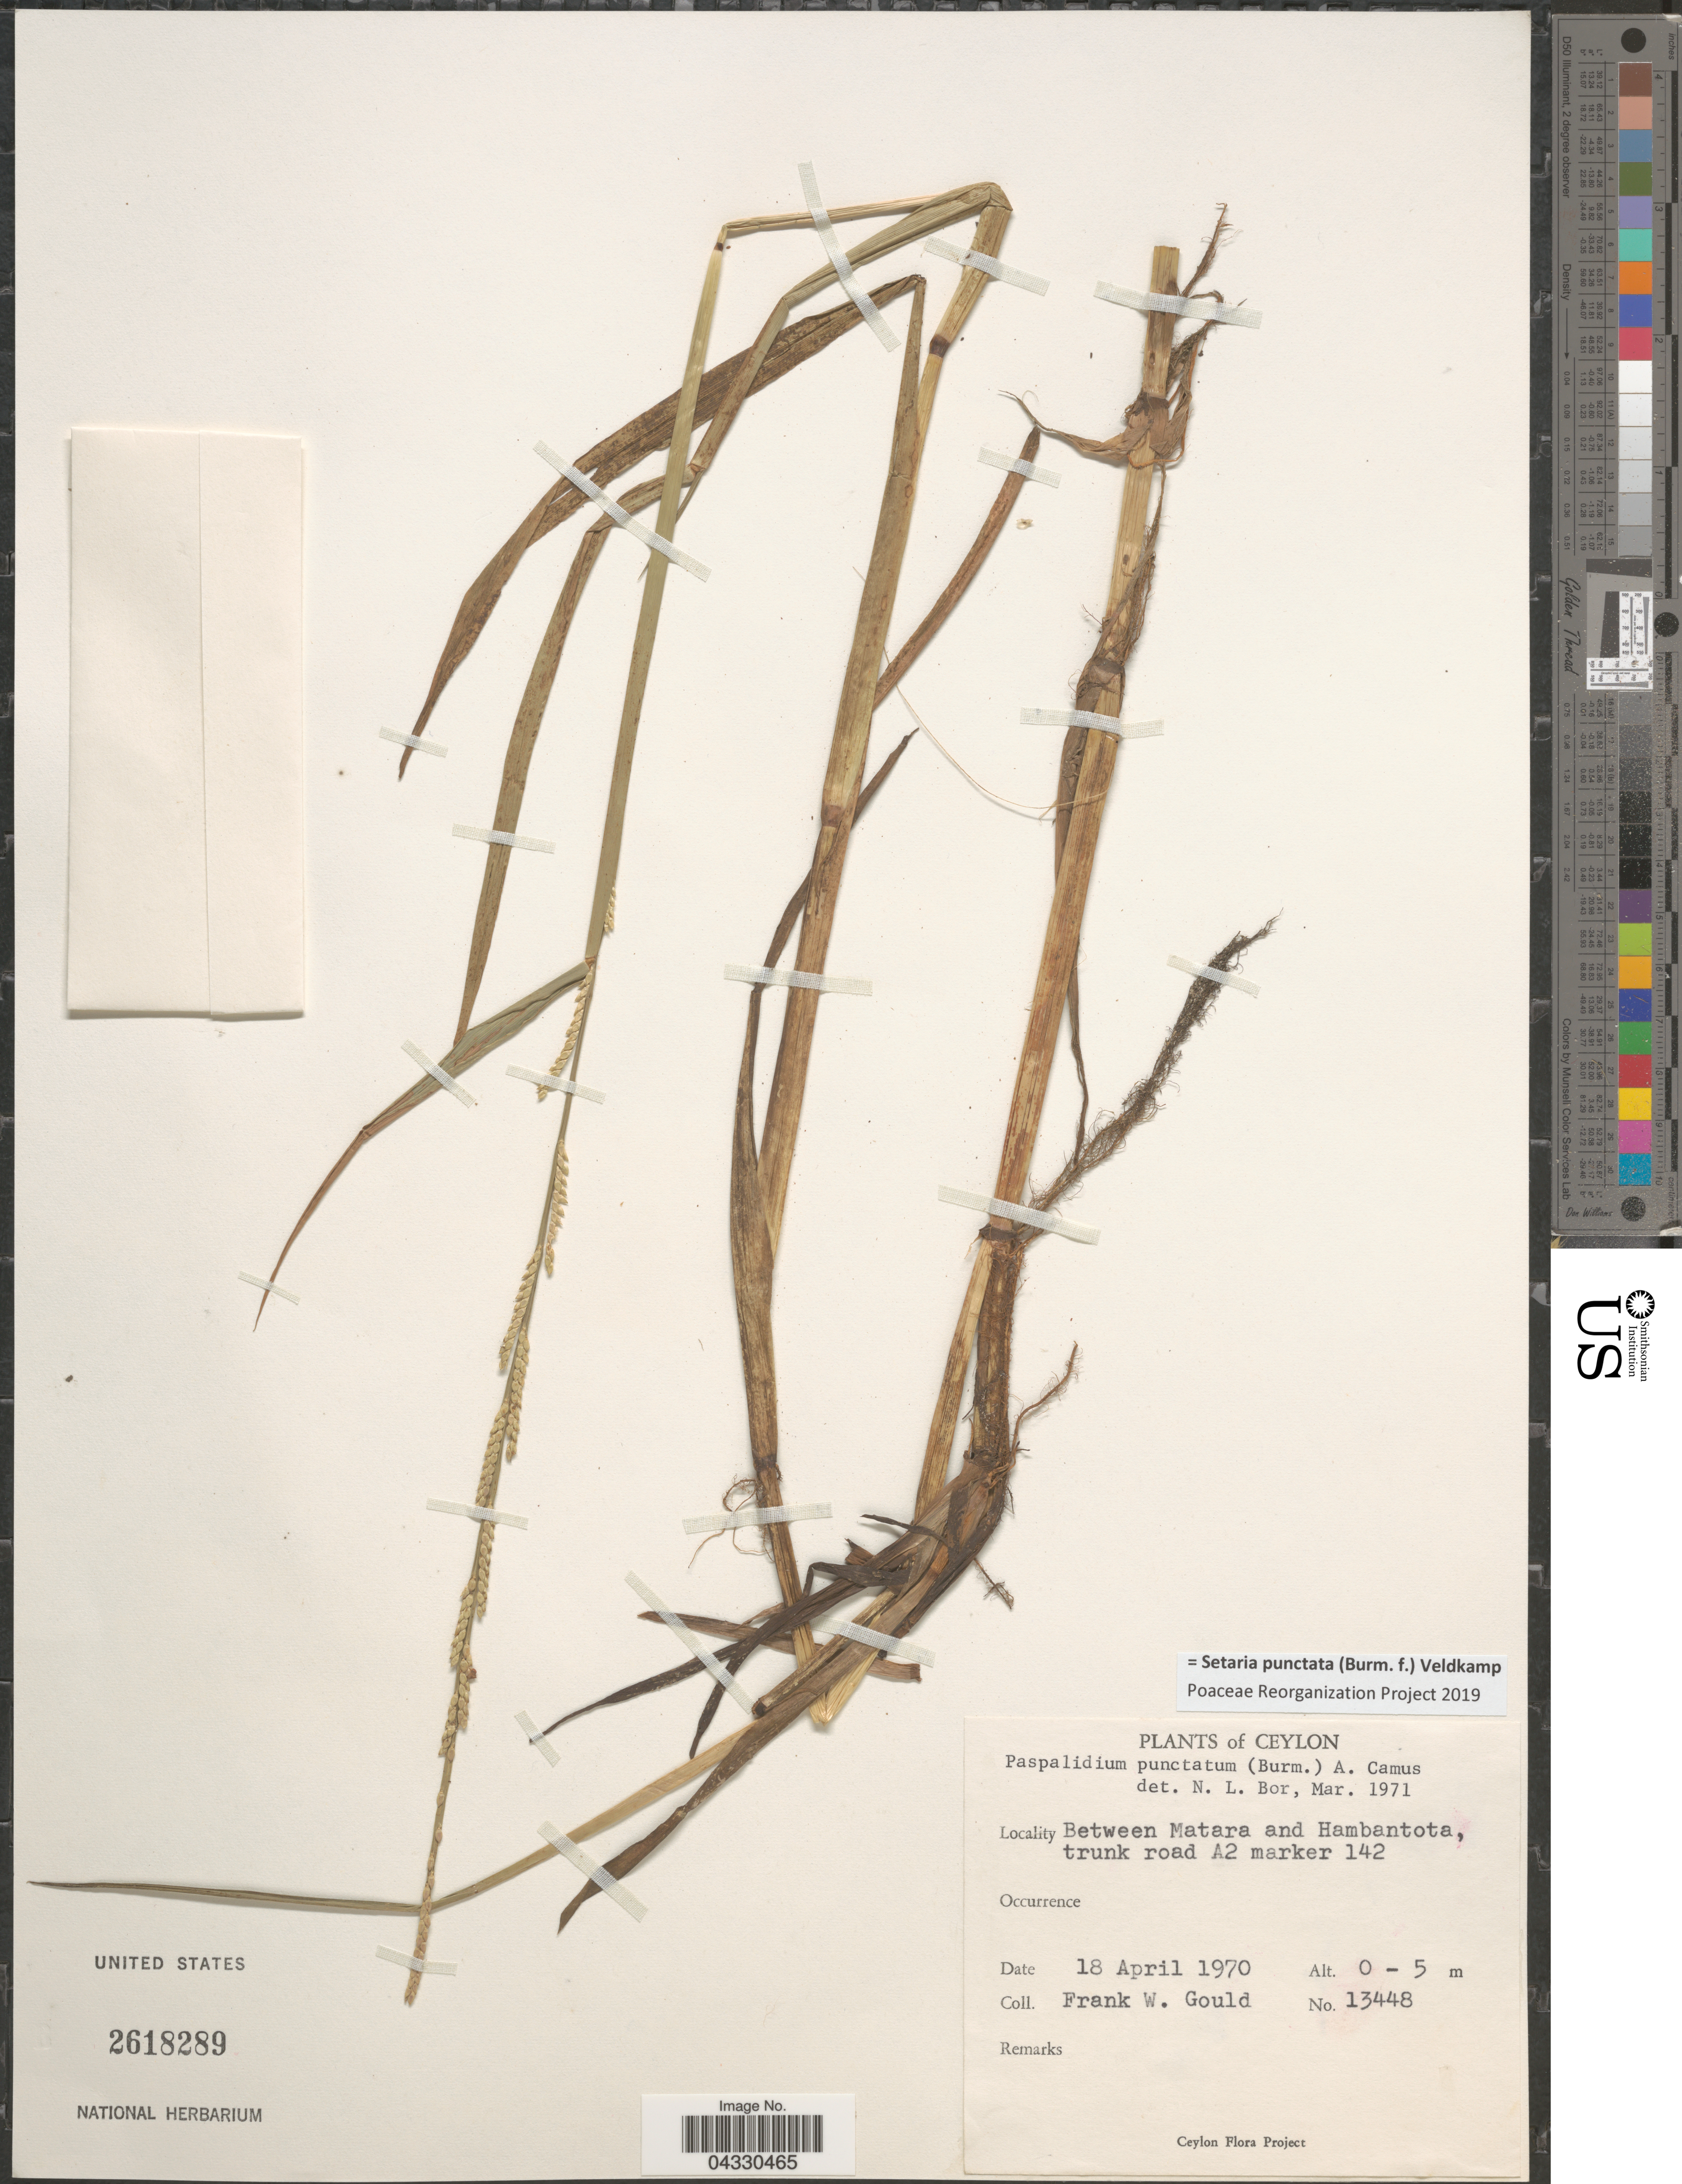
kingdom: Plantae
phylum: Tracheophyta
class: Liliopsida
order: Poales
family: Poaceae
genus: Setaria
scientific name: Setaria punctata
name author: (Burm. f.) Veldkamp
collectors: F. W. Gould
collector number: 13448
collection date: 1970-04-18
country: Sri Lanka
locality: Ceylon. Between Matara and Hambantota, trunk road A2 marker 142.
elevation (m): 0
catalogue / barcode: US 2618289